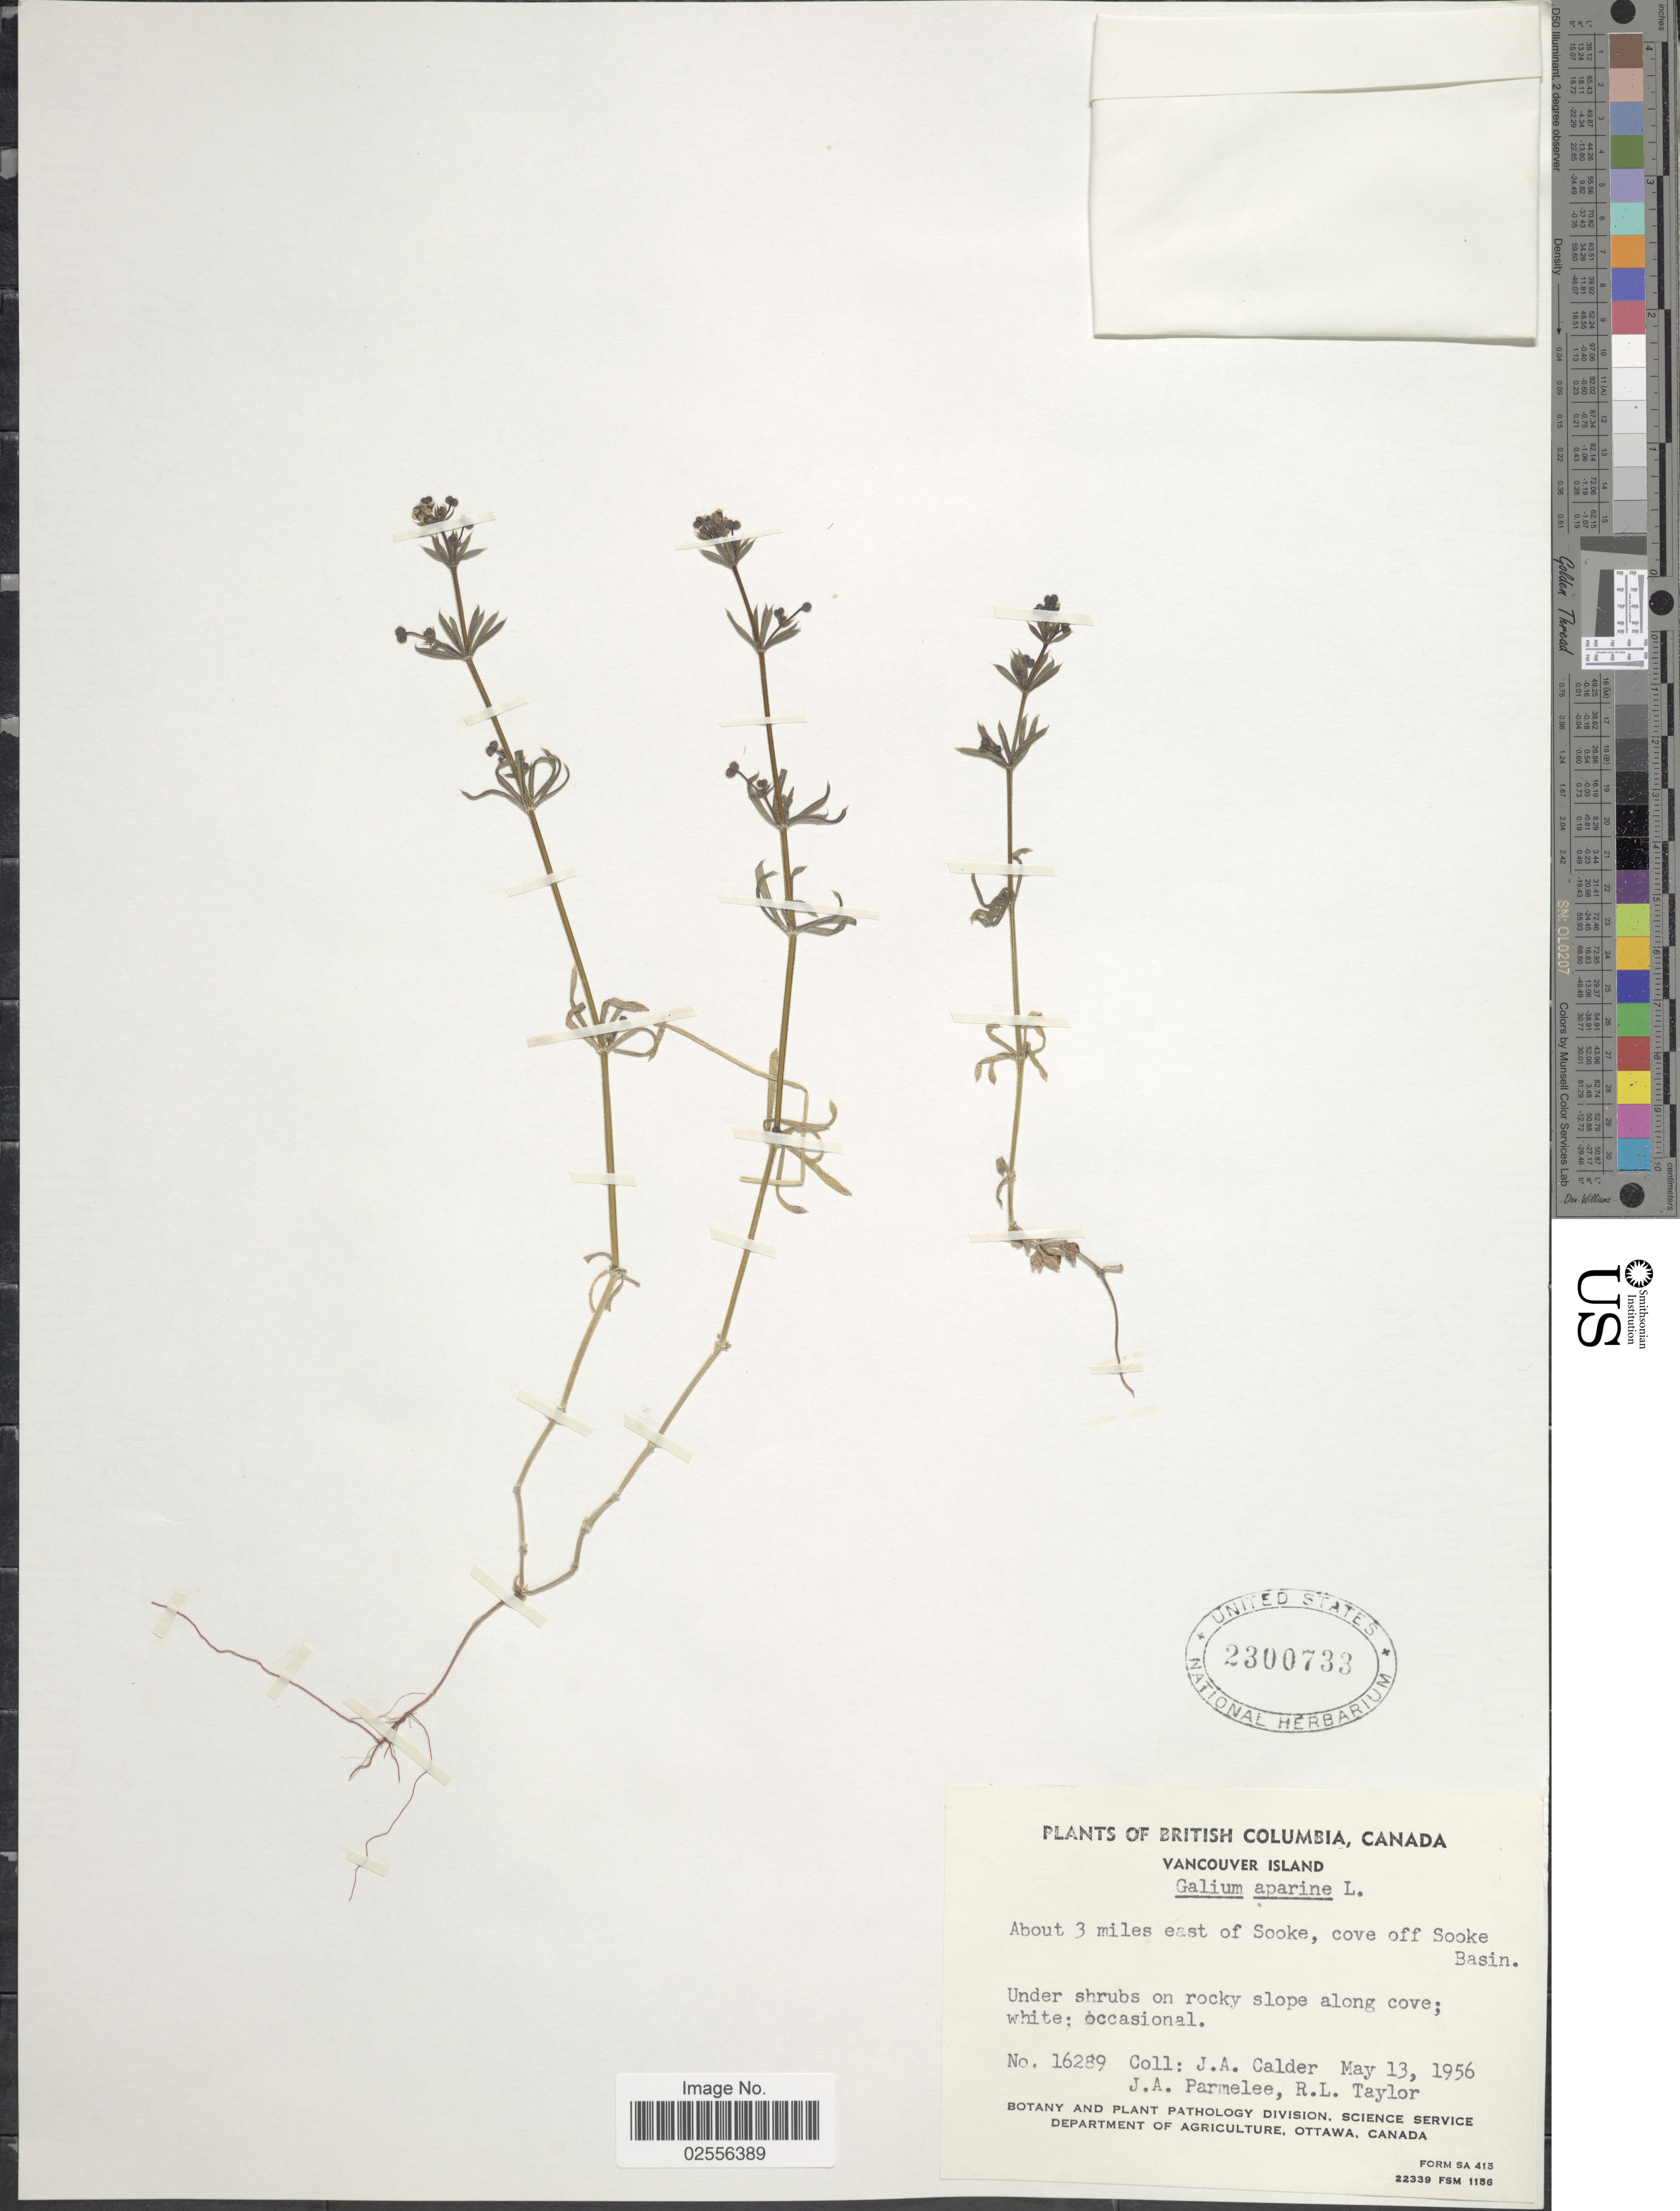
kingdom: Plantae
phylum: Tracheophyta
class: Magnoliopsida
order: Gentianales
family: Rubiaceae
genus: Galium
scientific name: Galium aparine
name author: L.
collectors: J. A. Calder, J. A. Parmelee & R. Taylor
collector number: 16289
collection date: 1956-05-13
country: Canada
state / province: British Columbia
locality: Vancouver Island. About 3 miles east of Sooke, cove off Sooke Basin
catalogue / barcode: US 2300733